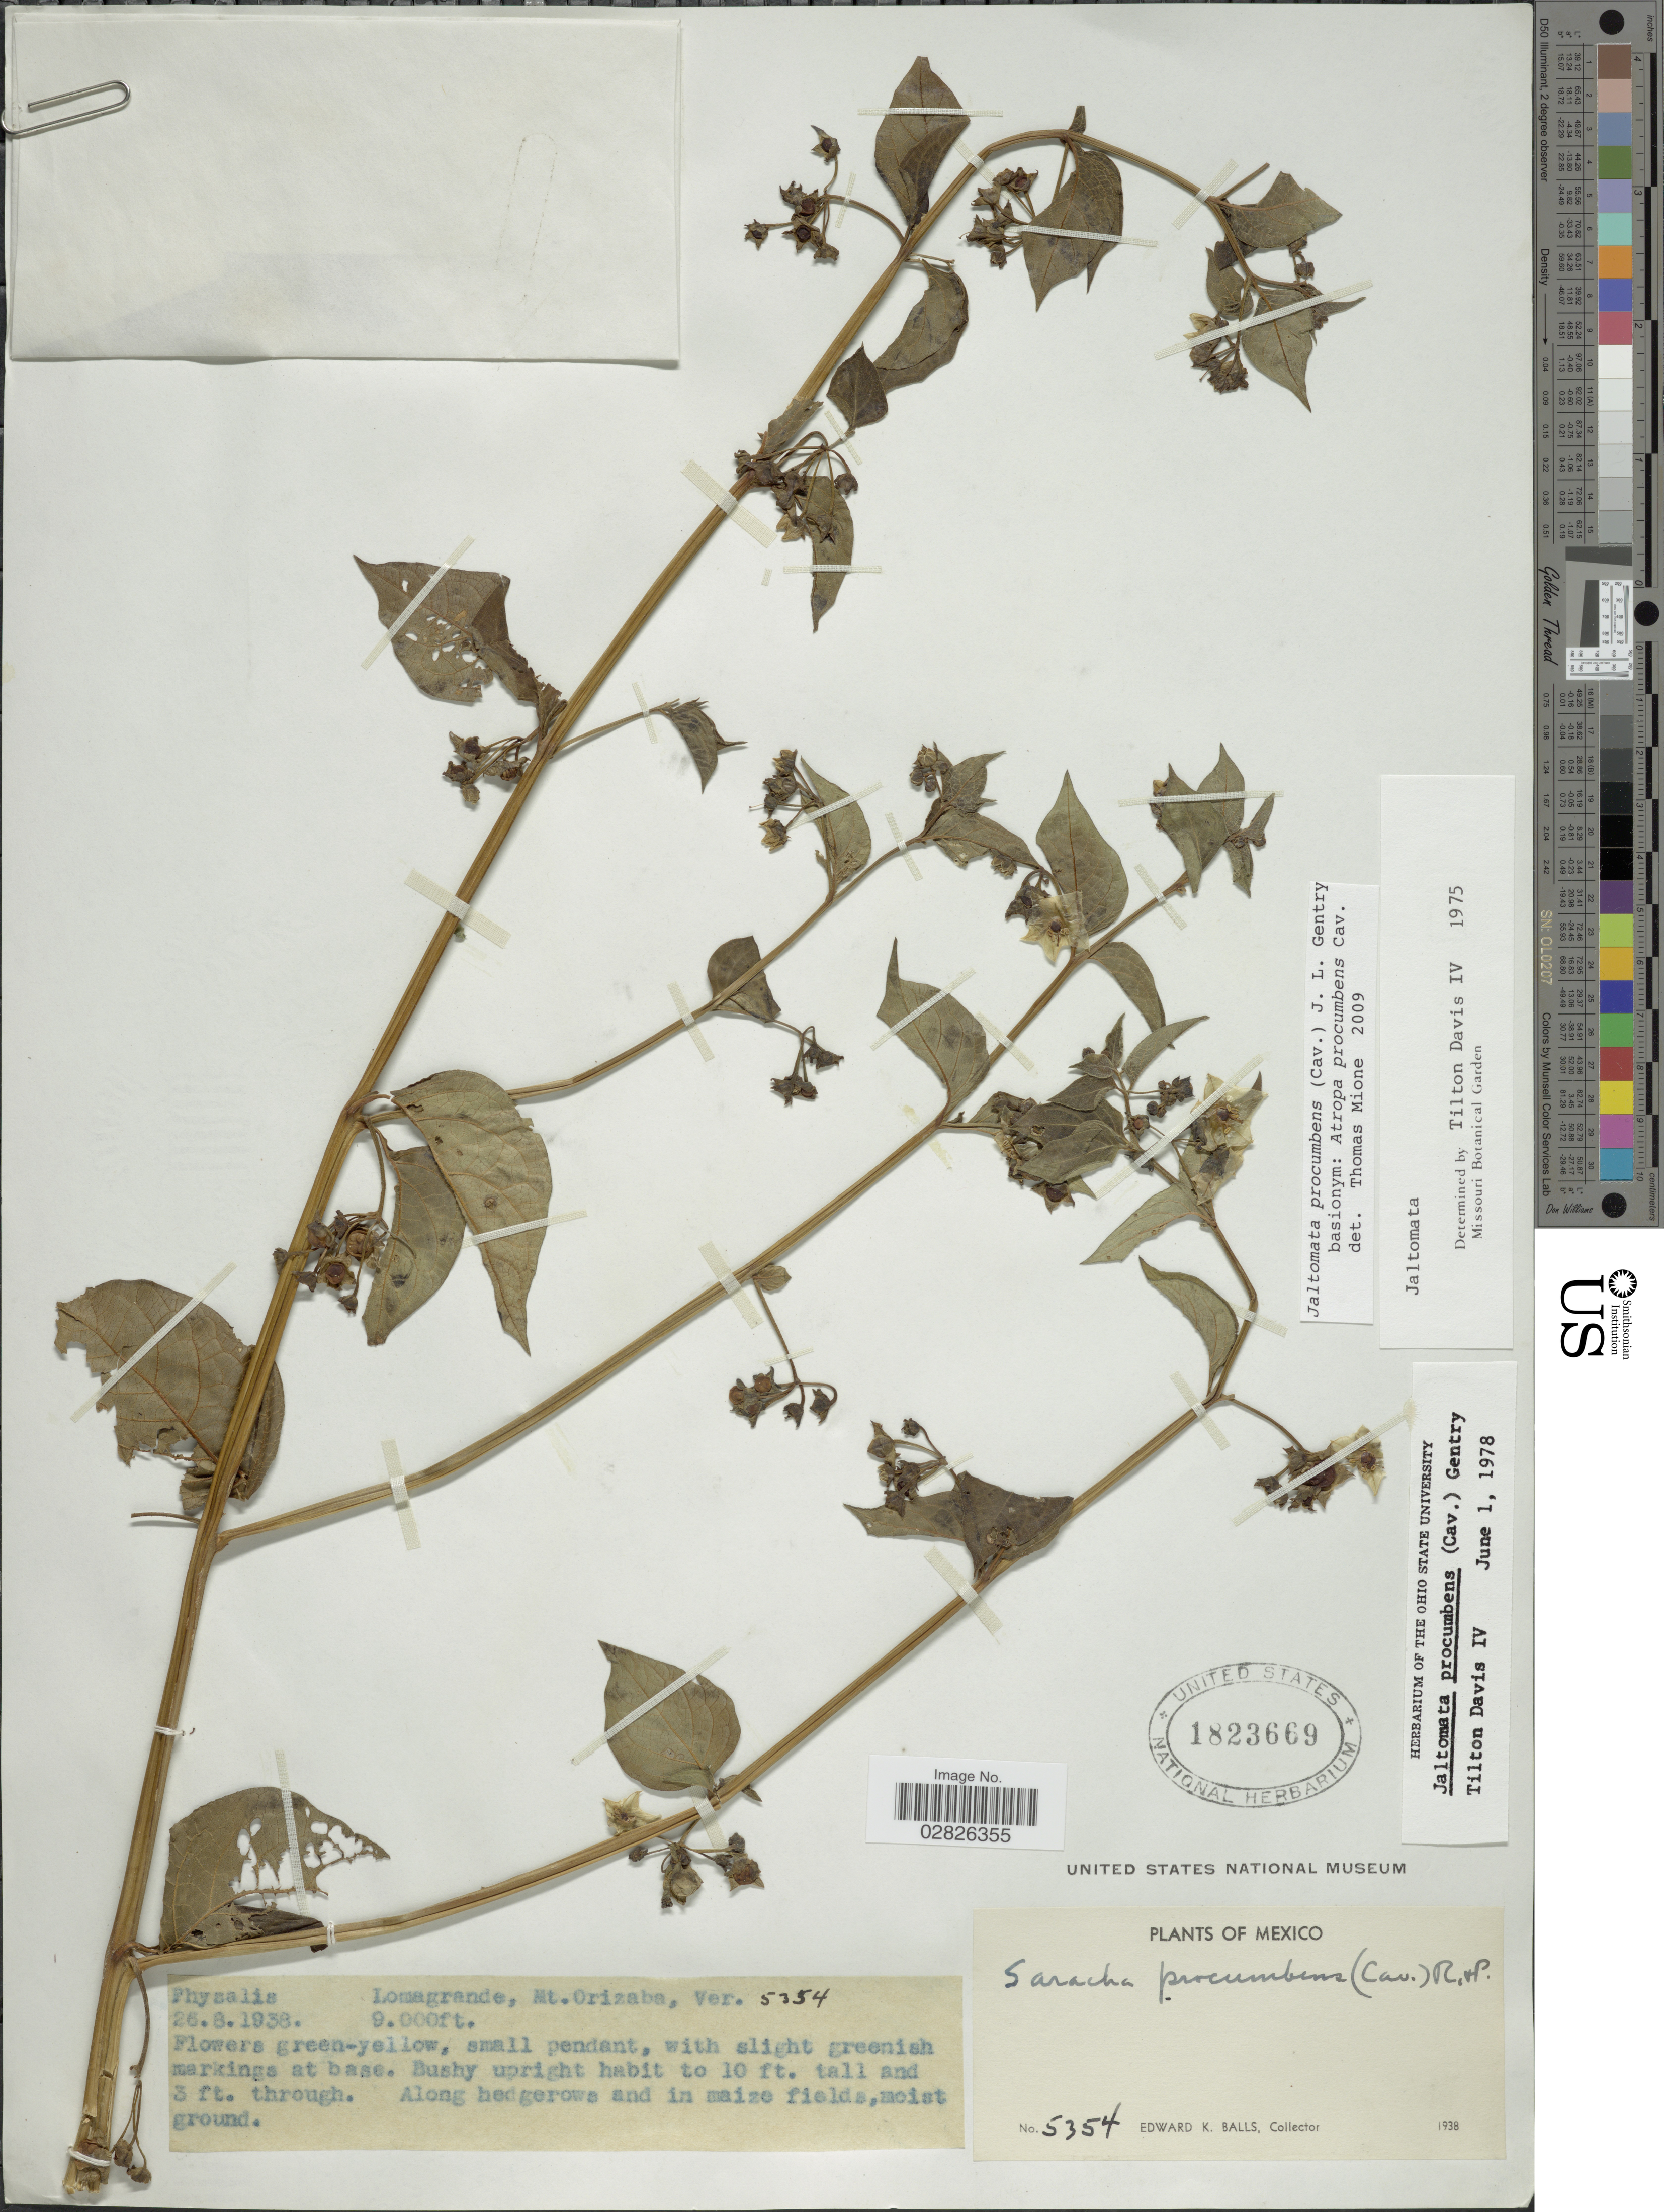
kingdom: Plantae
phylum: Tracheophyta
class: Magnoliopsida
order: Solanales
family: Solanaceae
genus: Jaltomata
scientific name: Jaltomata procumbens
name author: (Cav.) J.L. Gentry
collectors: E. K. Balls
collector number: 5354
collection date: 1938-08-26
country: Mexico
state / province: Veracruz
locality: Lomagrande, Mt. Orizaba.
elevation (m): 2743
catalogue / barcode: US 1823669